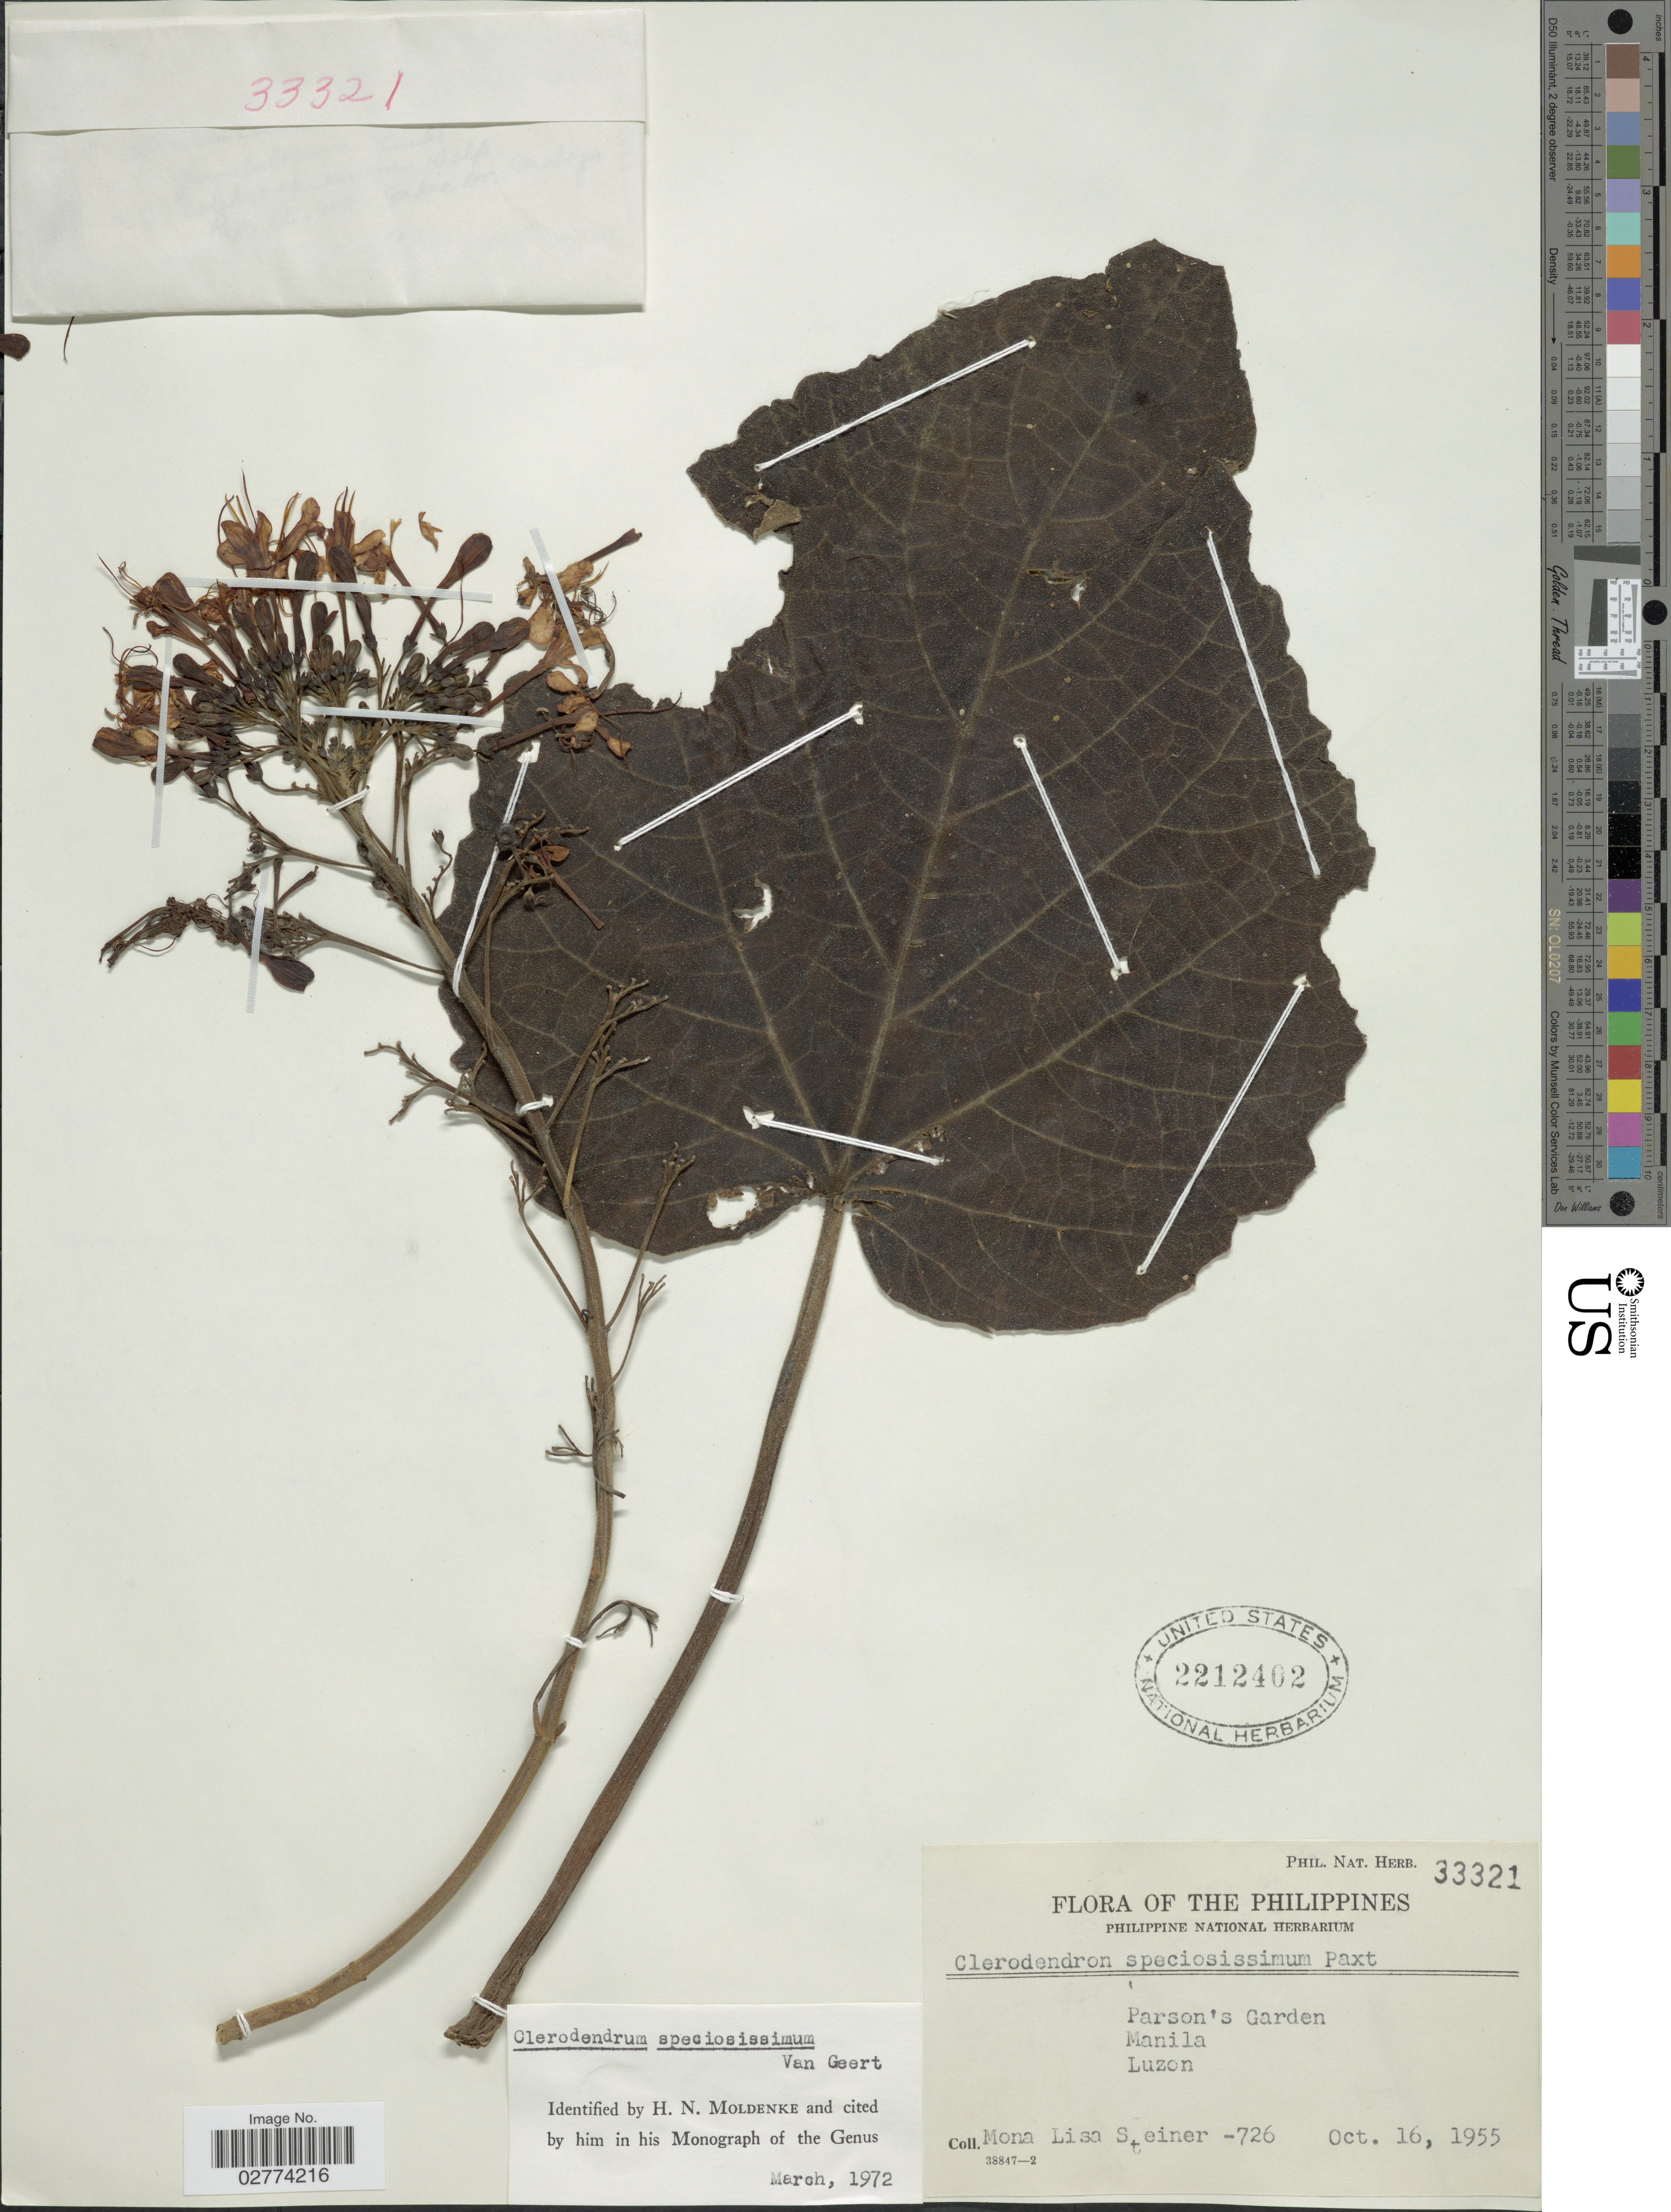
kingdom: Plantae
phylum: Tracheophyta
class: Magnoliopsida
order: Lamiales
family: Lamiaceae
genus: Clerodendrum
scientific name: Clerodendrum speciosissimum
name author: Drapiez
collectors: M. Steiner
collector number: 726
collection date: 1955-10-16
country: Philippines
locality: Parson's Garden. Manila. Luzon.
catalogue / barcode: US 2212402